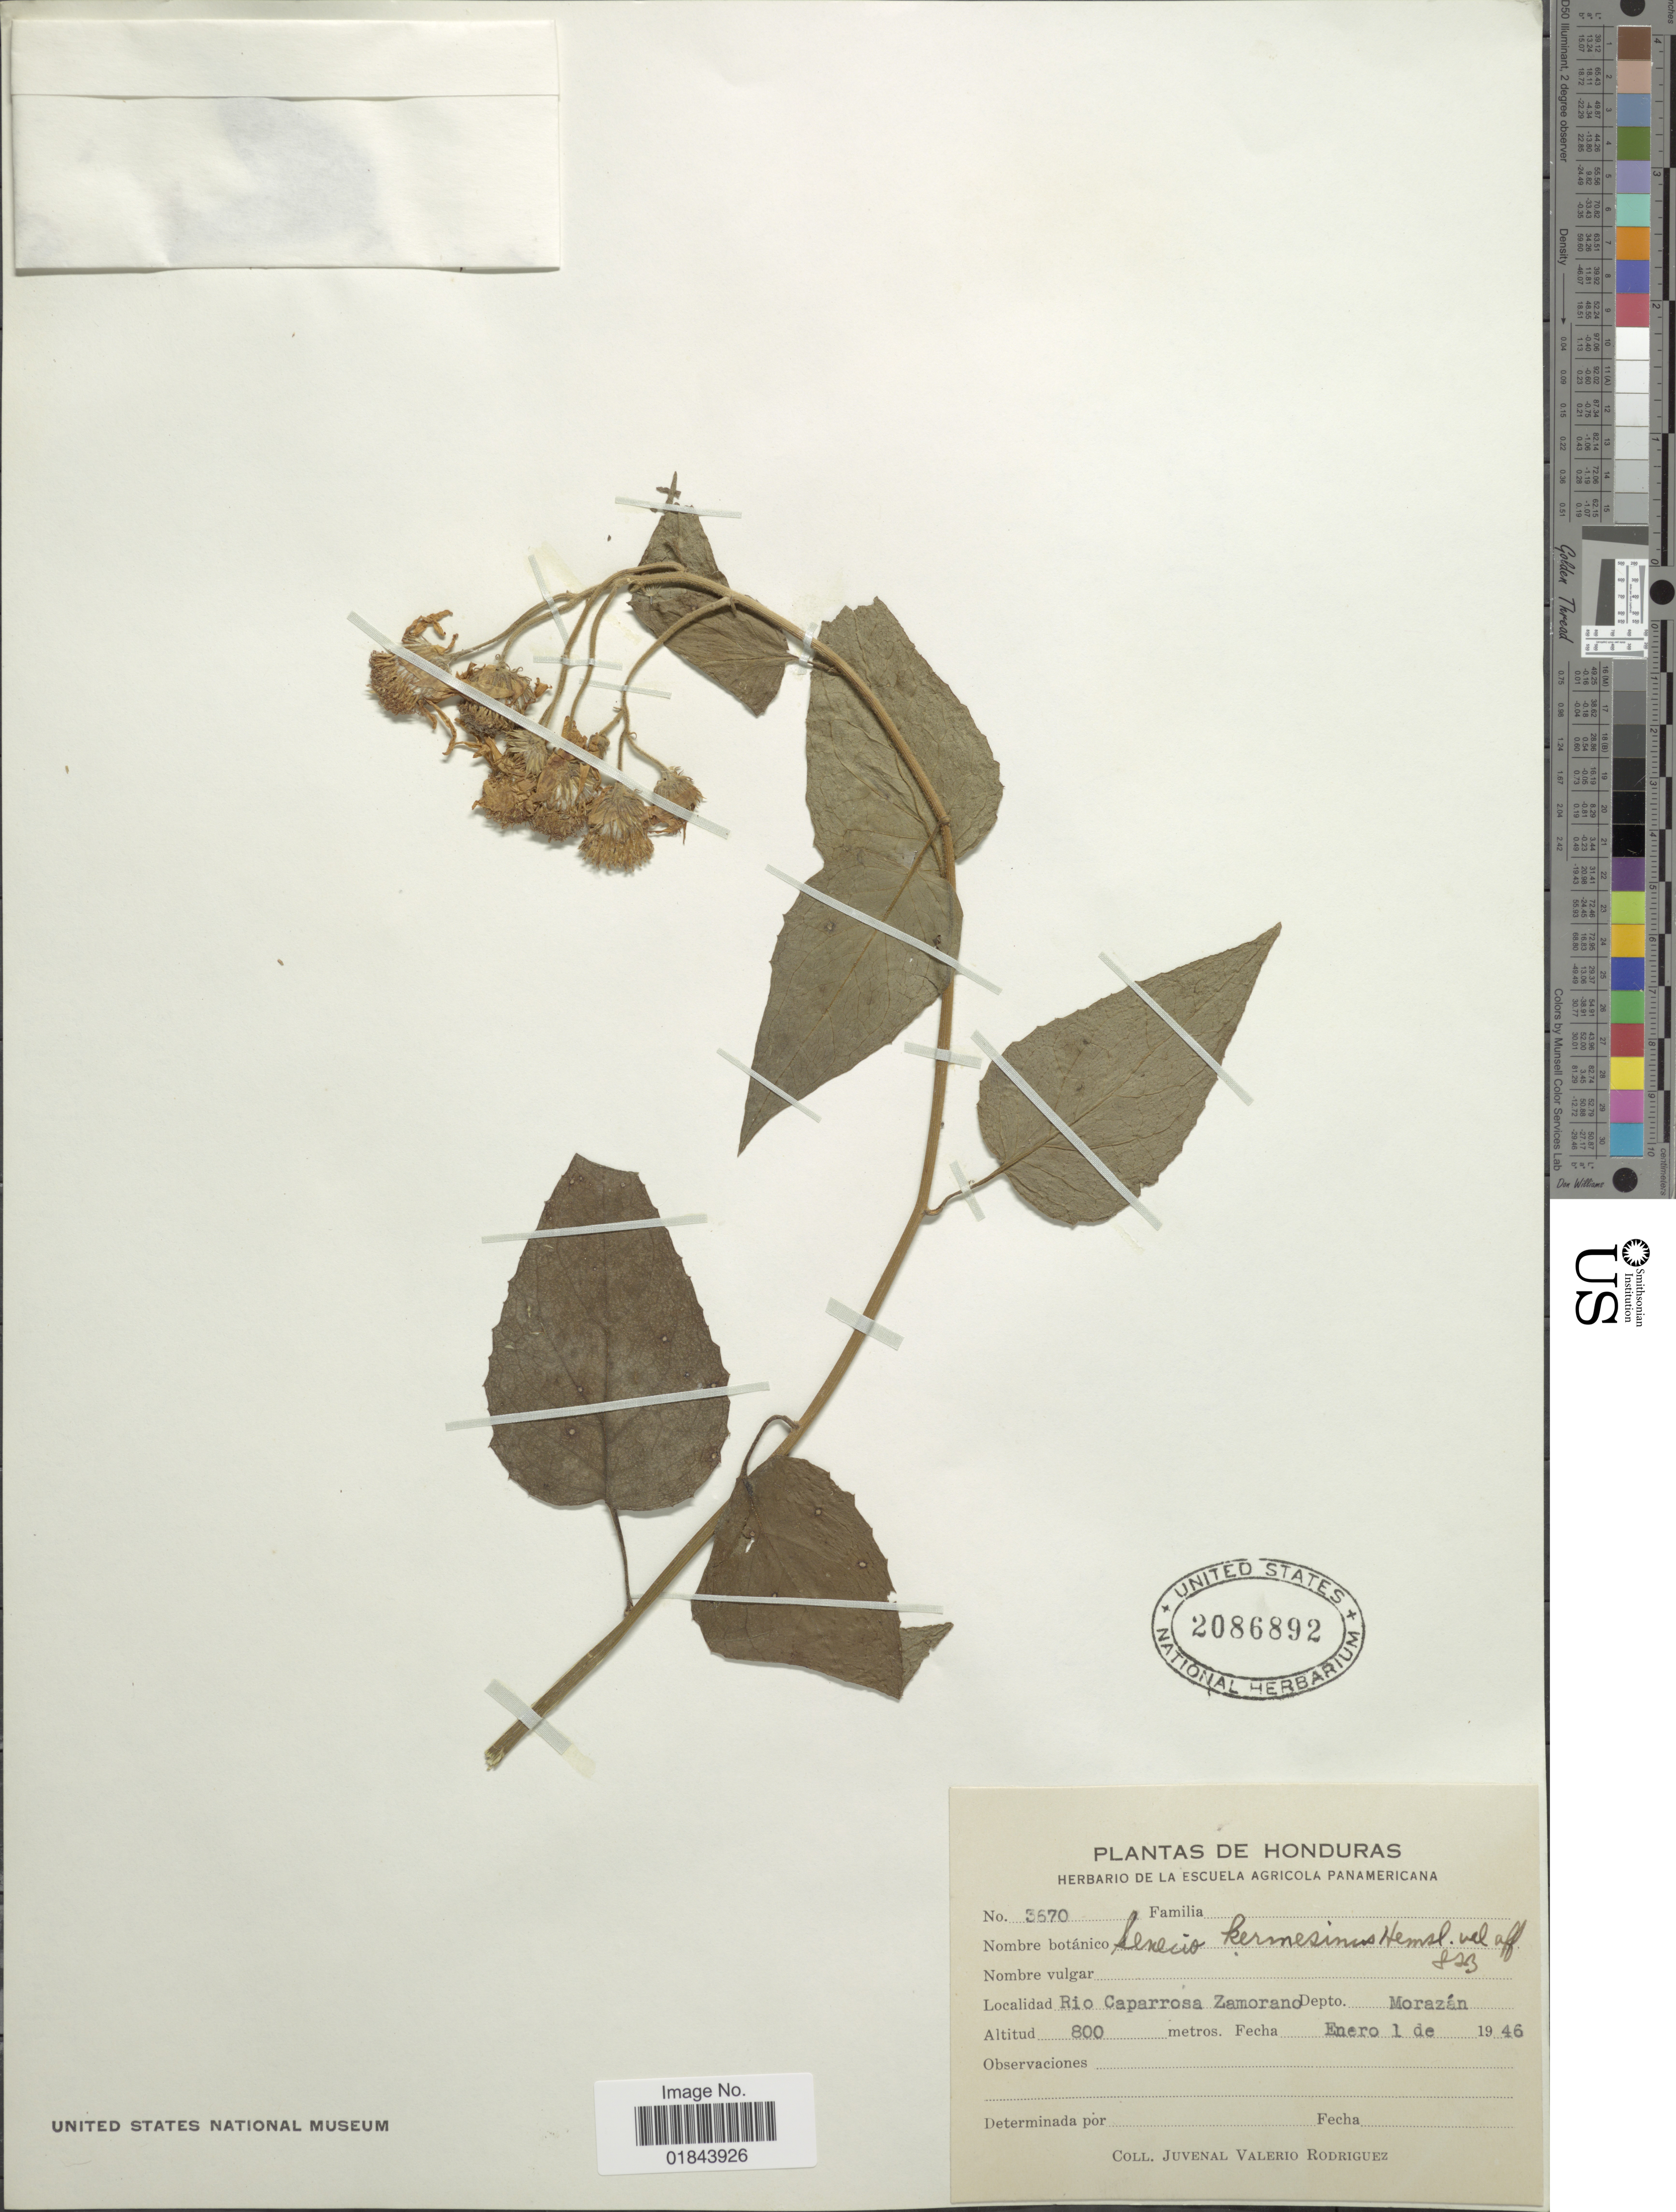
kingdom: Plantae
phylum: Tracheophyta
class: Magnoliopsida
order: Asterales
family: Asteraceae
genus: Pseudogynoxys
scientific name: Pseudogynoxys haenkei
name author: (DC.) Cabrera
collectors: J. Rodriguez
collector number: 3670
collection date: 1946-01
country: Honduras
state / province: Fco. Morazán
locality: Rio Caparrosa Zamorano, Depto Morazán+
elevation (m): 800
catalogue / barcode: US 2086892